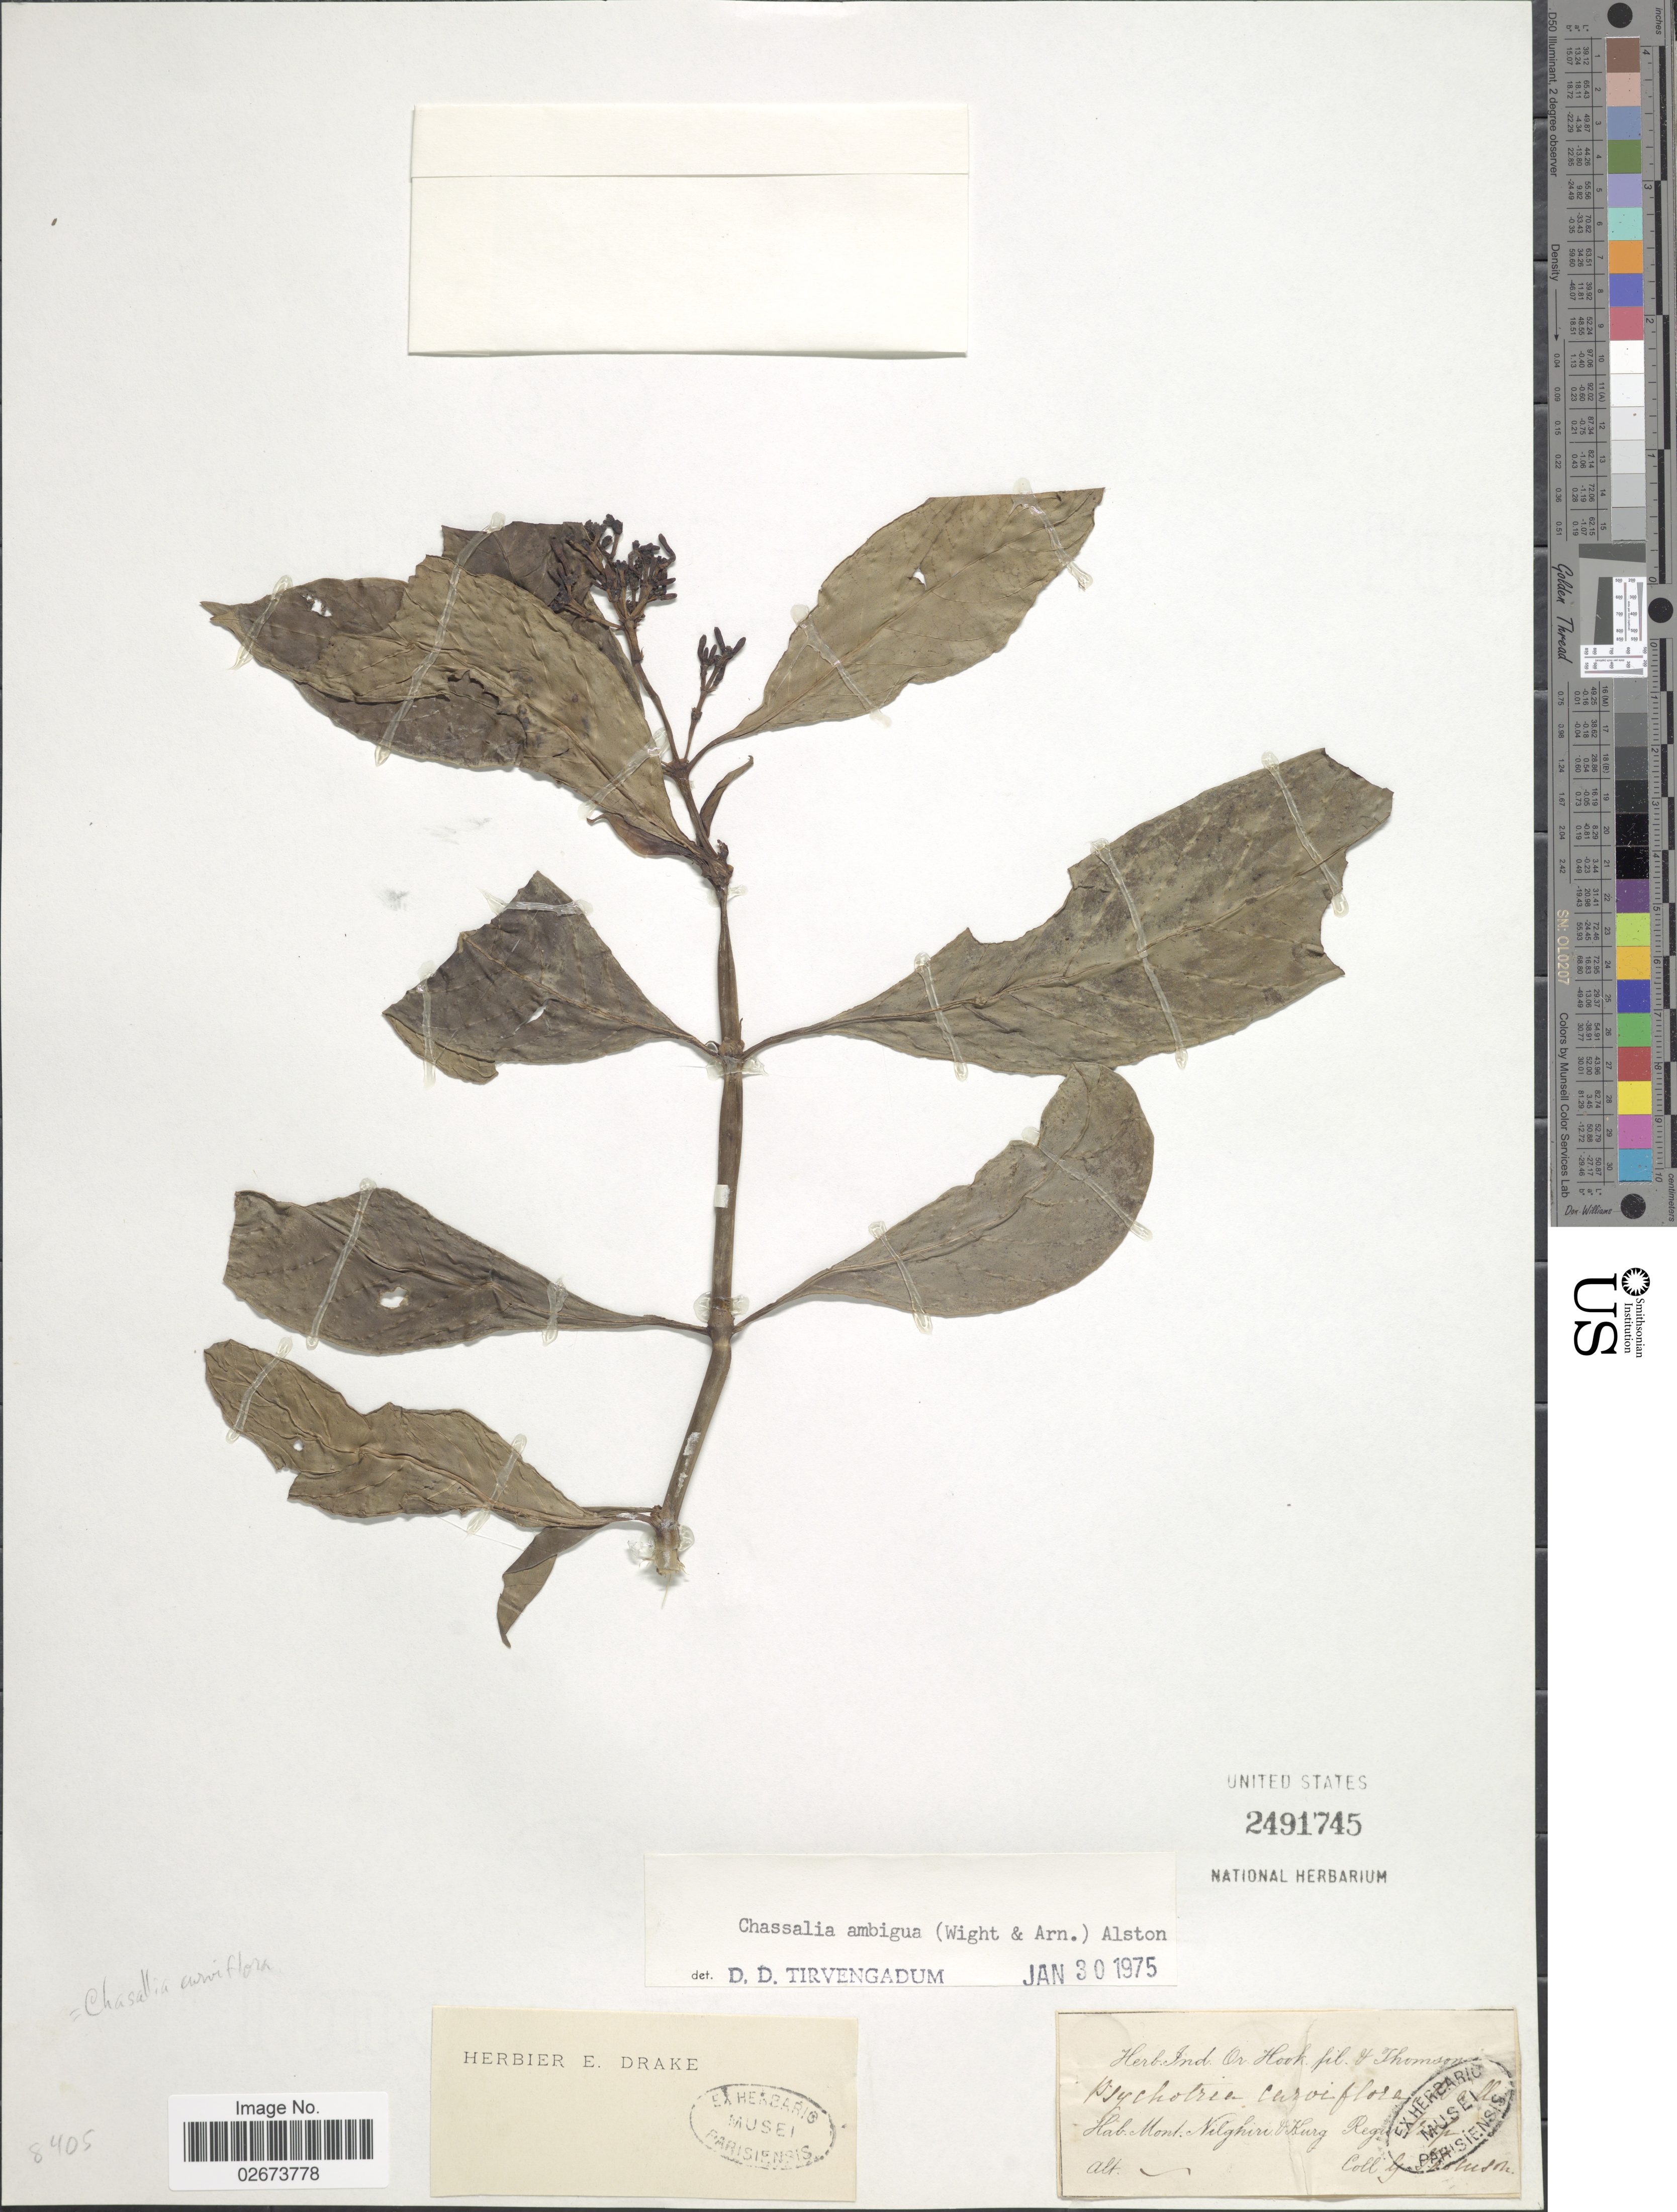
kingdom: Plantae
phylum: Tracheophyta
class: Magnoliopsida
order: Gentianales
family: Rubiaceae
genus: Chassalia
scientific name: Chassalia ambigua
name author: (Wight & Arn.) Alston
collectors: G. Thomson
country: India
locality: Mont. Nilghiri & Kurg, Regio. trop.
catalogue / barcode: US 2491745